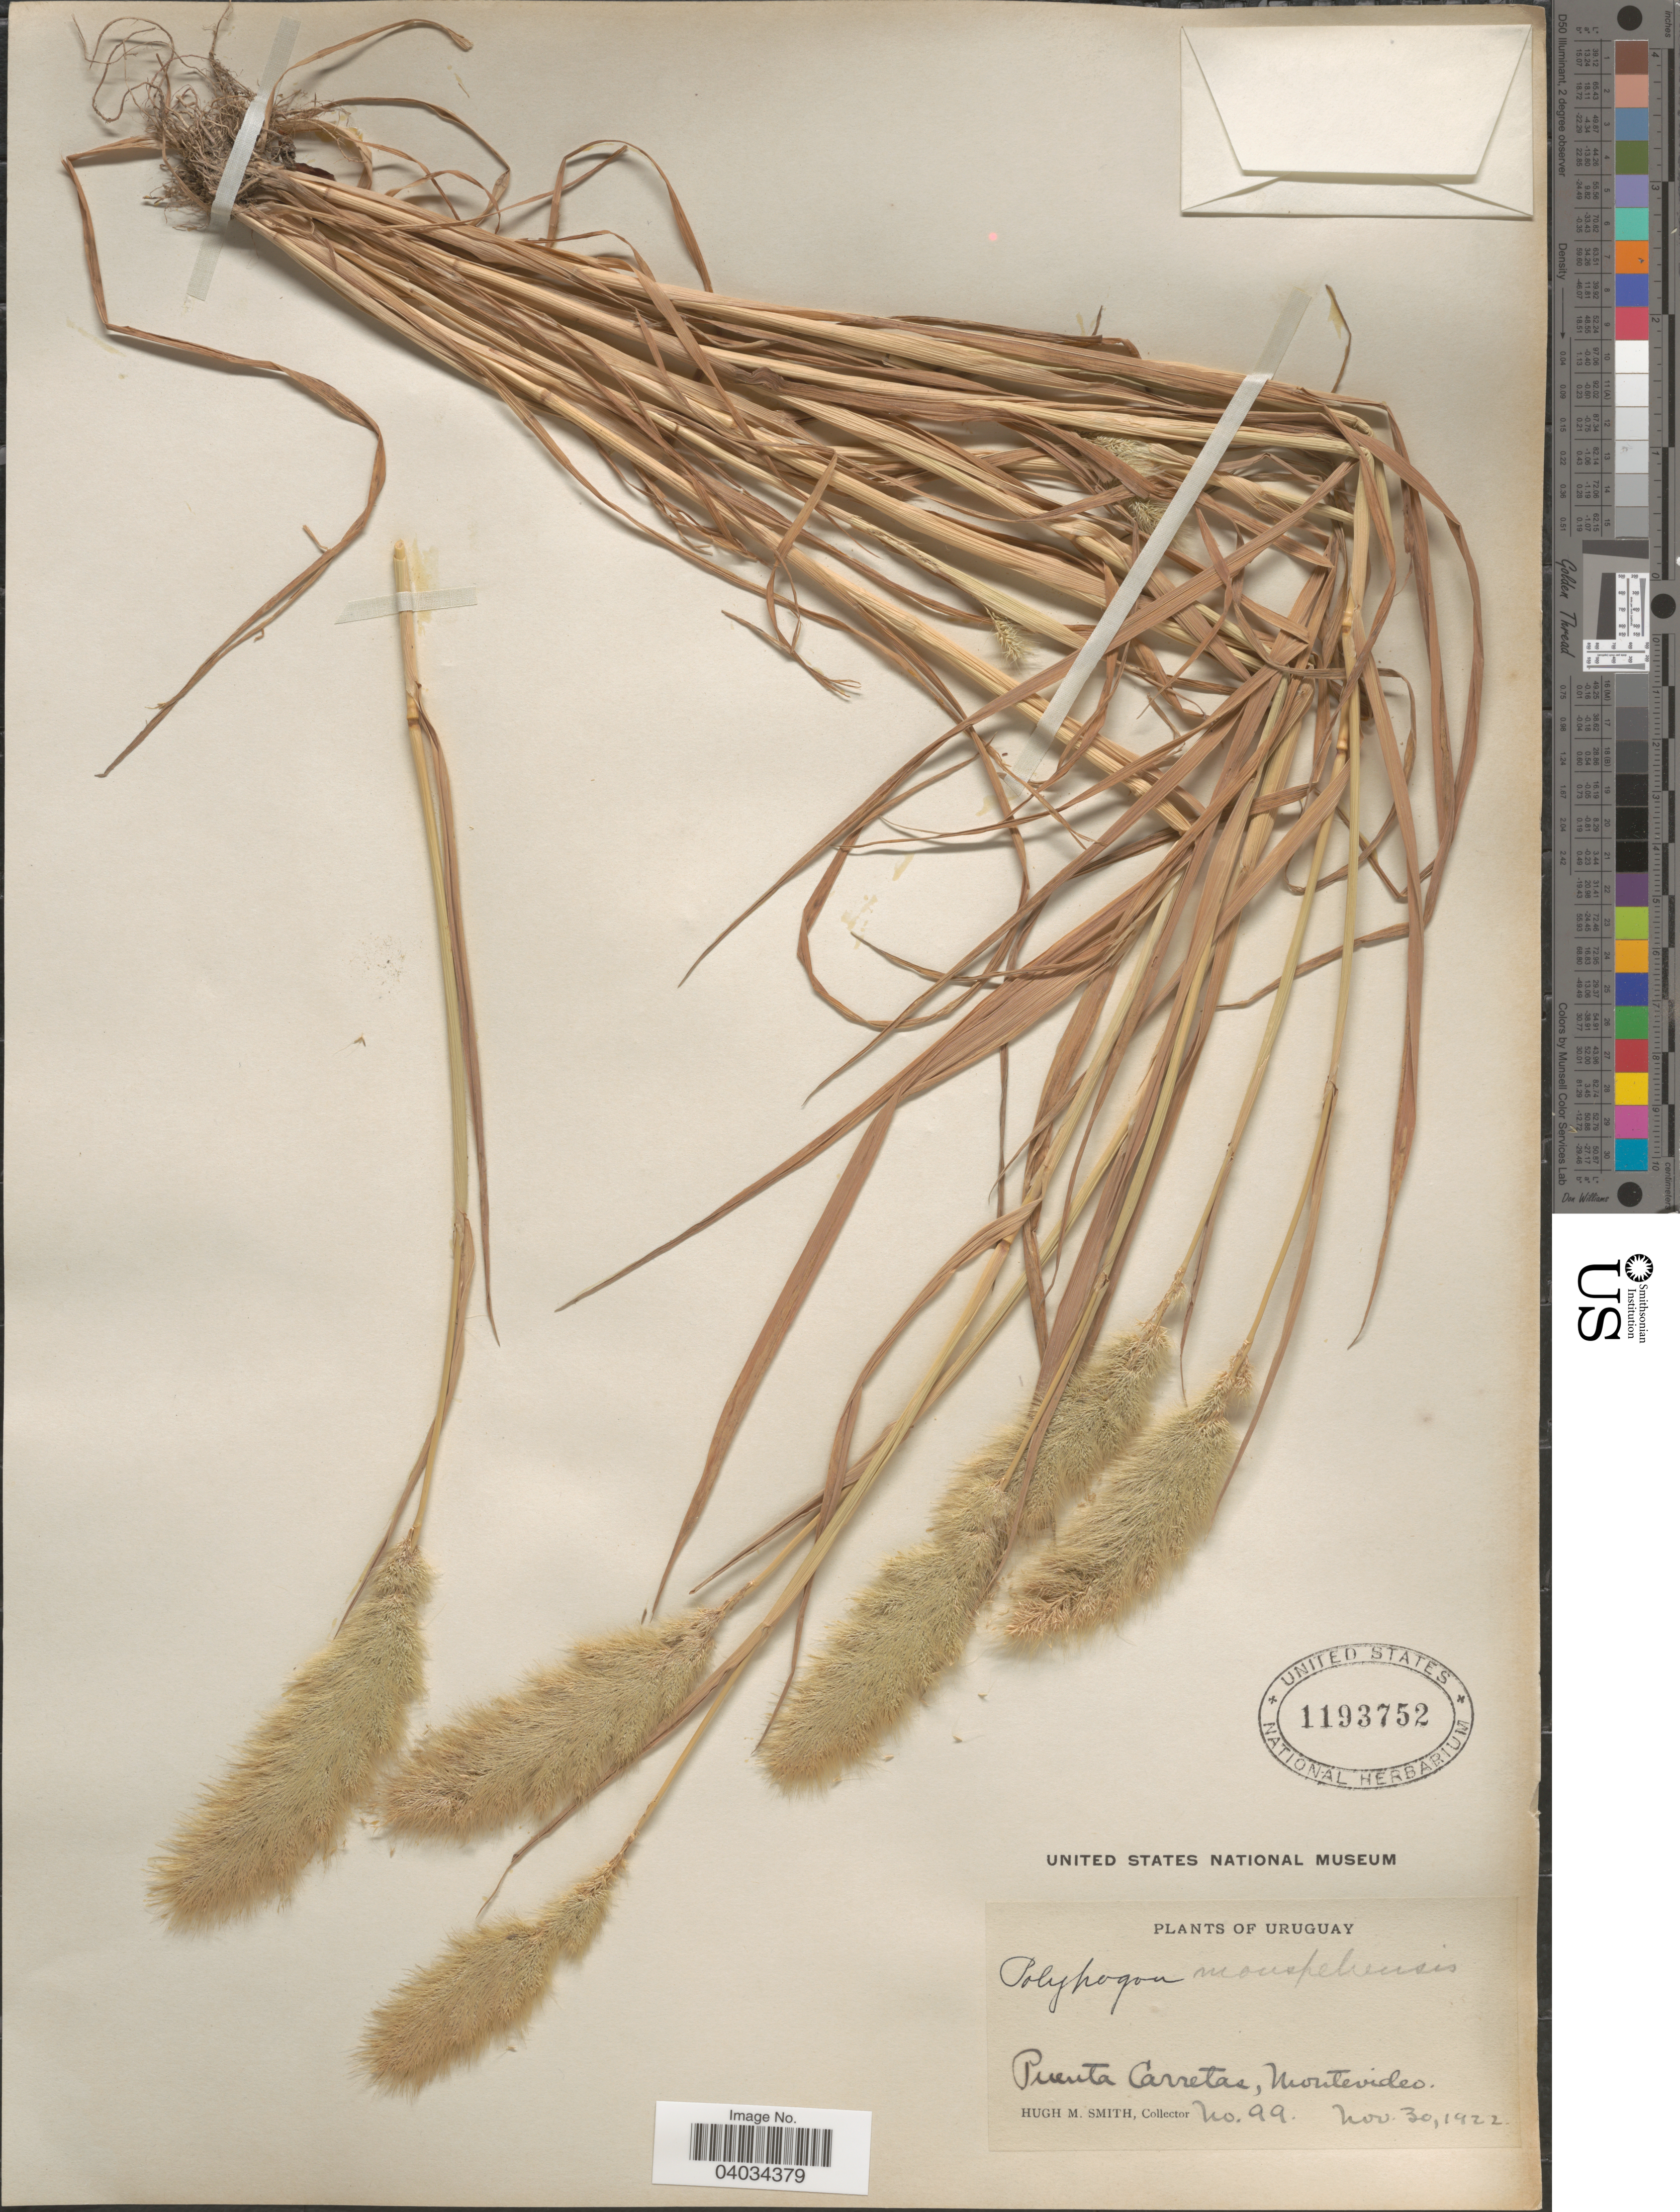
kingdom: Plantae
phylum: Tracheophyta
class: Liliopsida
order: Poales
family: Poaceae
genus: Polypogon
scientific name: Polypogon monspeliensis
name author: (L.) Desf.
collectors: H. M. Smith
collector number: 99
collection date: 1922-11-30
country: Uruguay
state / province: Montevideo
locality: Puenta Carretas.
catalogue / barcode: US 1193752